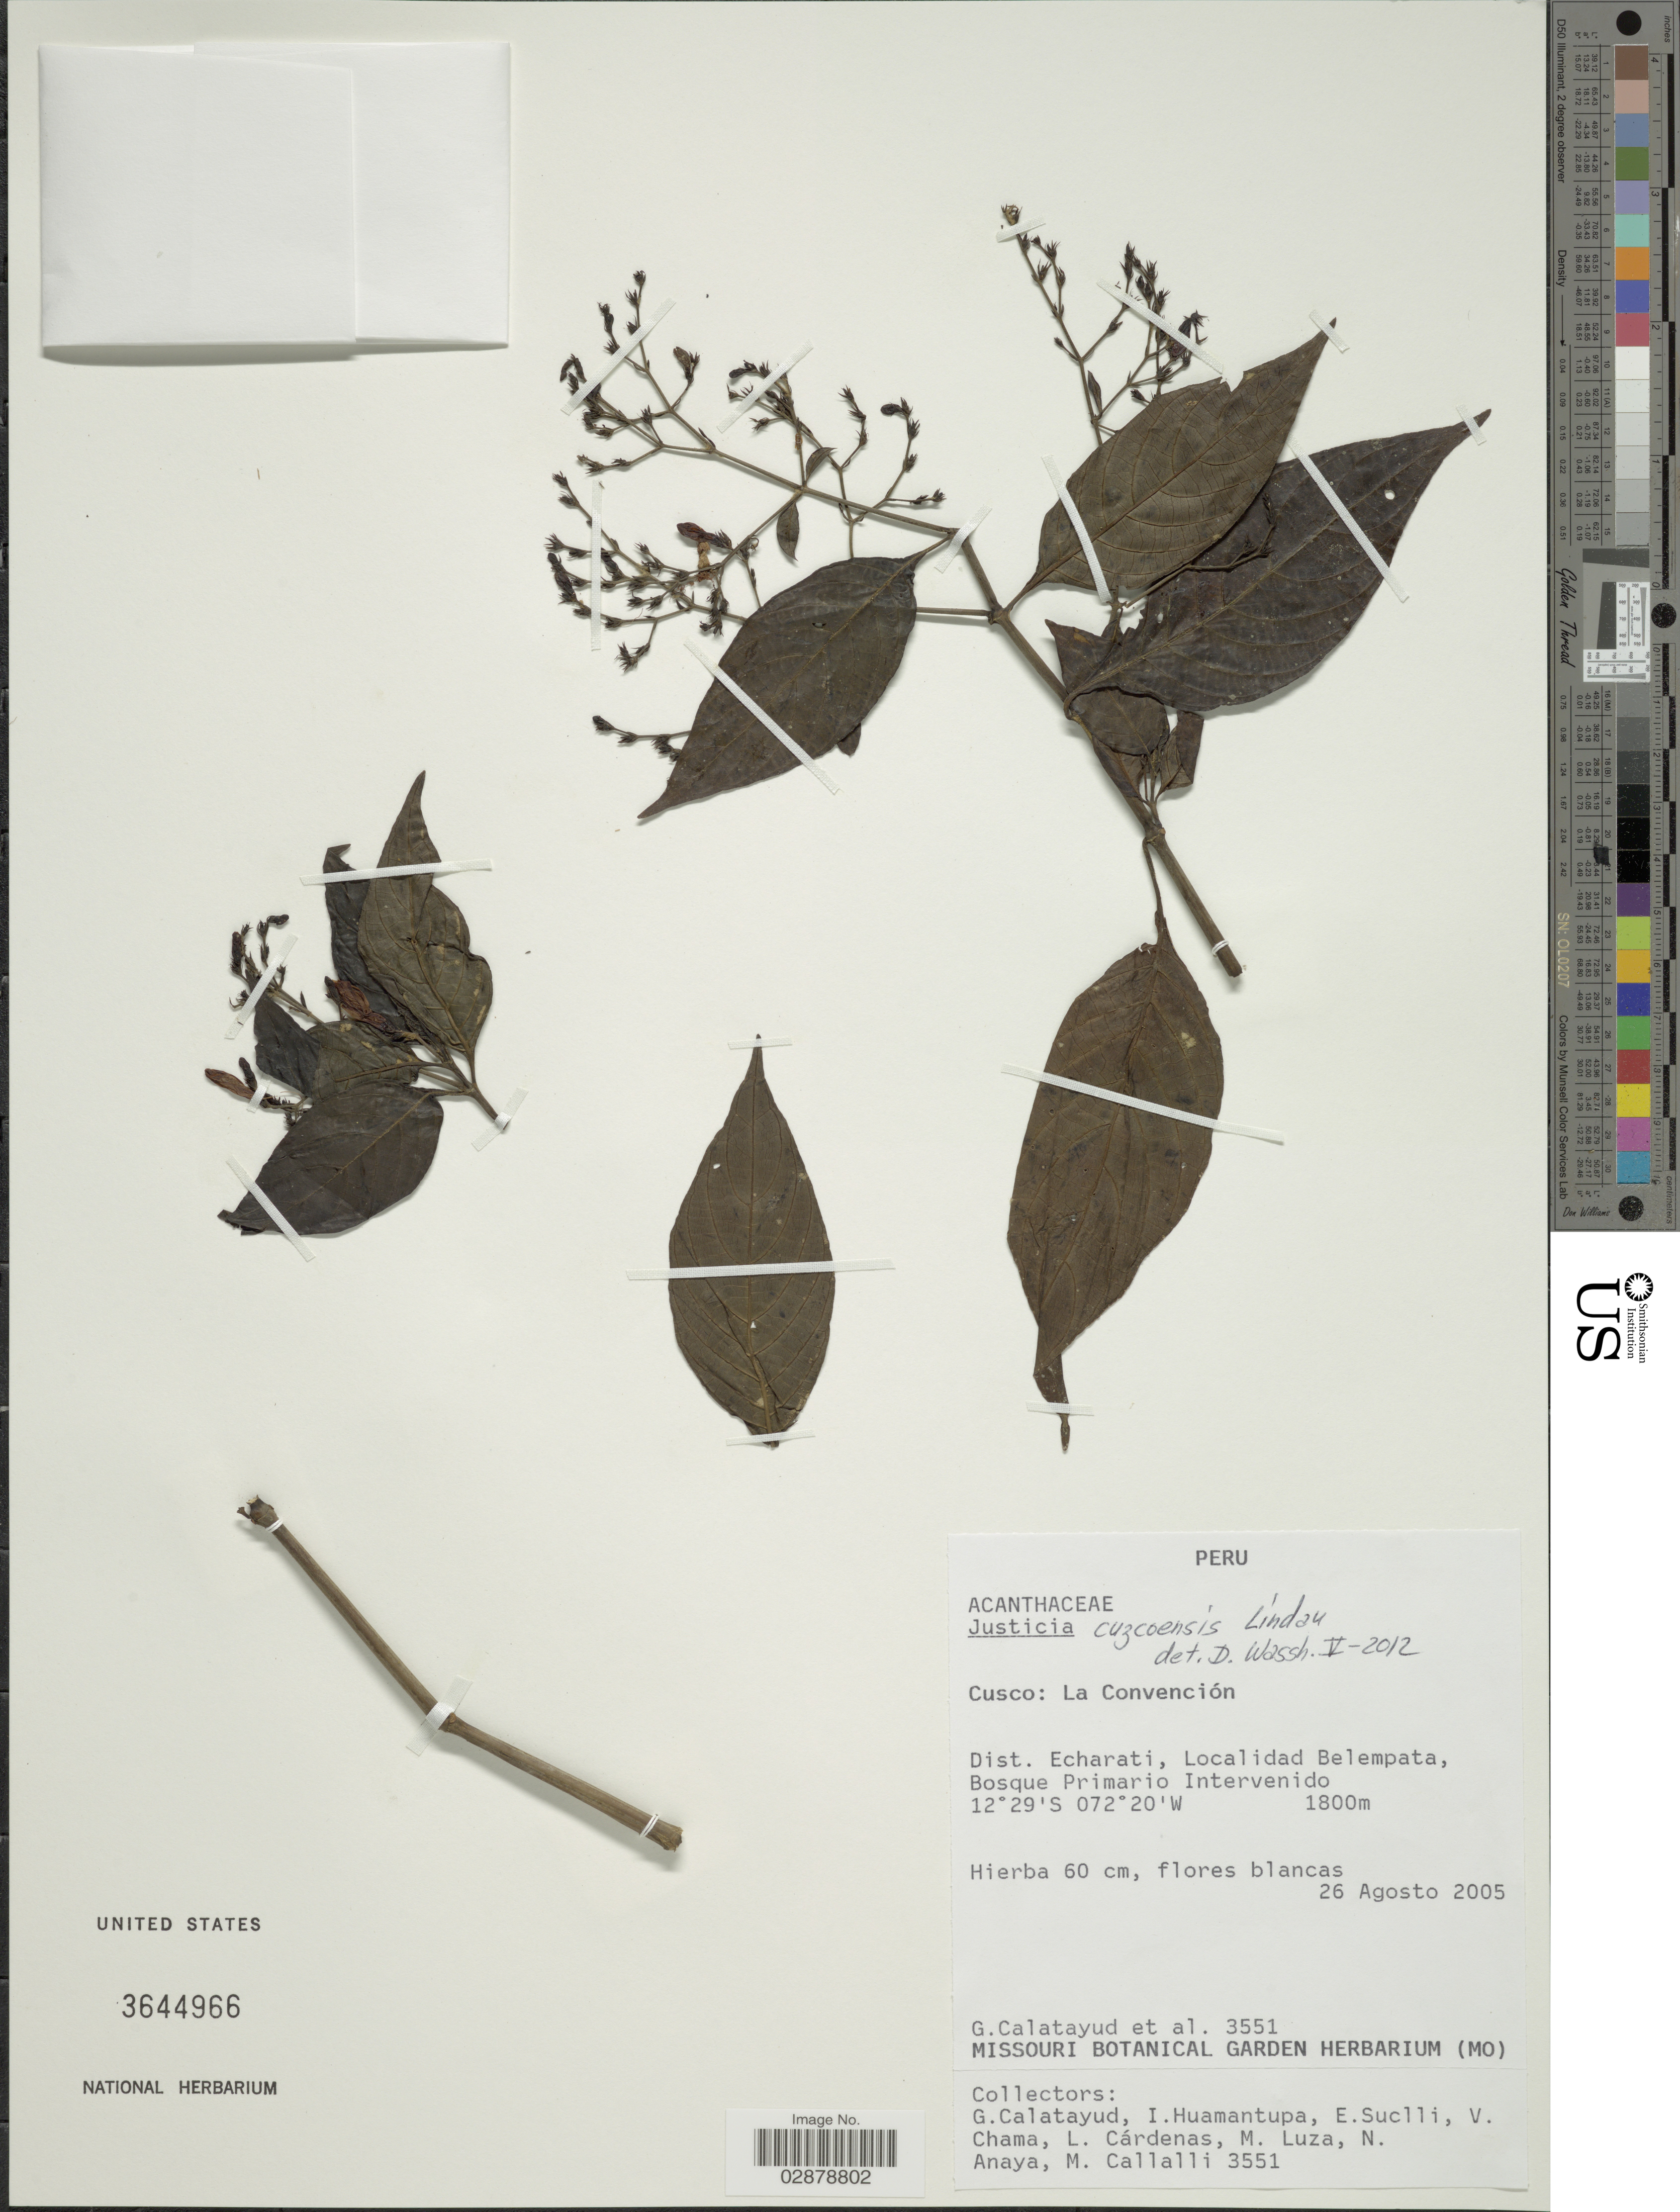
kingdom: Plantae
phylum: Tracheophyta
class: Magnoliopsida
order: Lamiales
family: Acanthaceae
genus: Justicia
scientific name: Justicia cuzcoensis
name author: Lindau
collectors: G. Calatayud, I. Huamantupa, E. Suclli, V. Chama & et al.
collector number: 3551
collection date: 2005-08-26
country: Peru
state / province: Cusco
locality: La Convención. Dist. Echarati, Localidad Belempata, Bosque Primario Intervenido.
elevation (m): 1800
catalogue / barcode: US 3644966